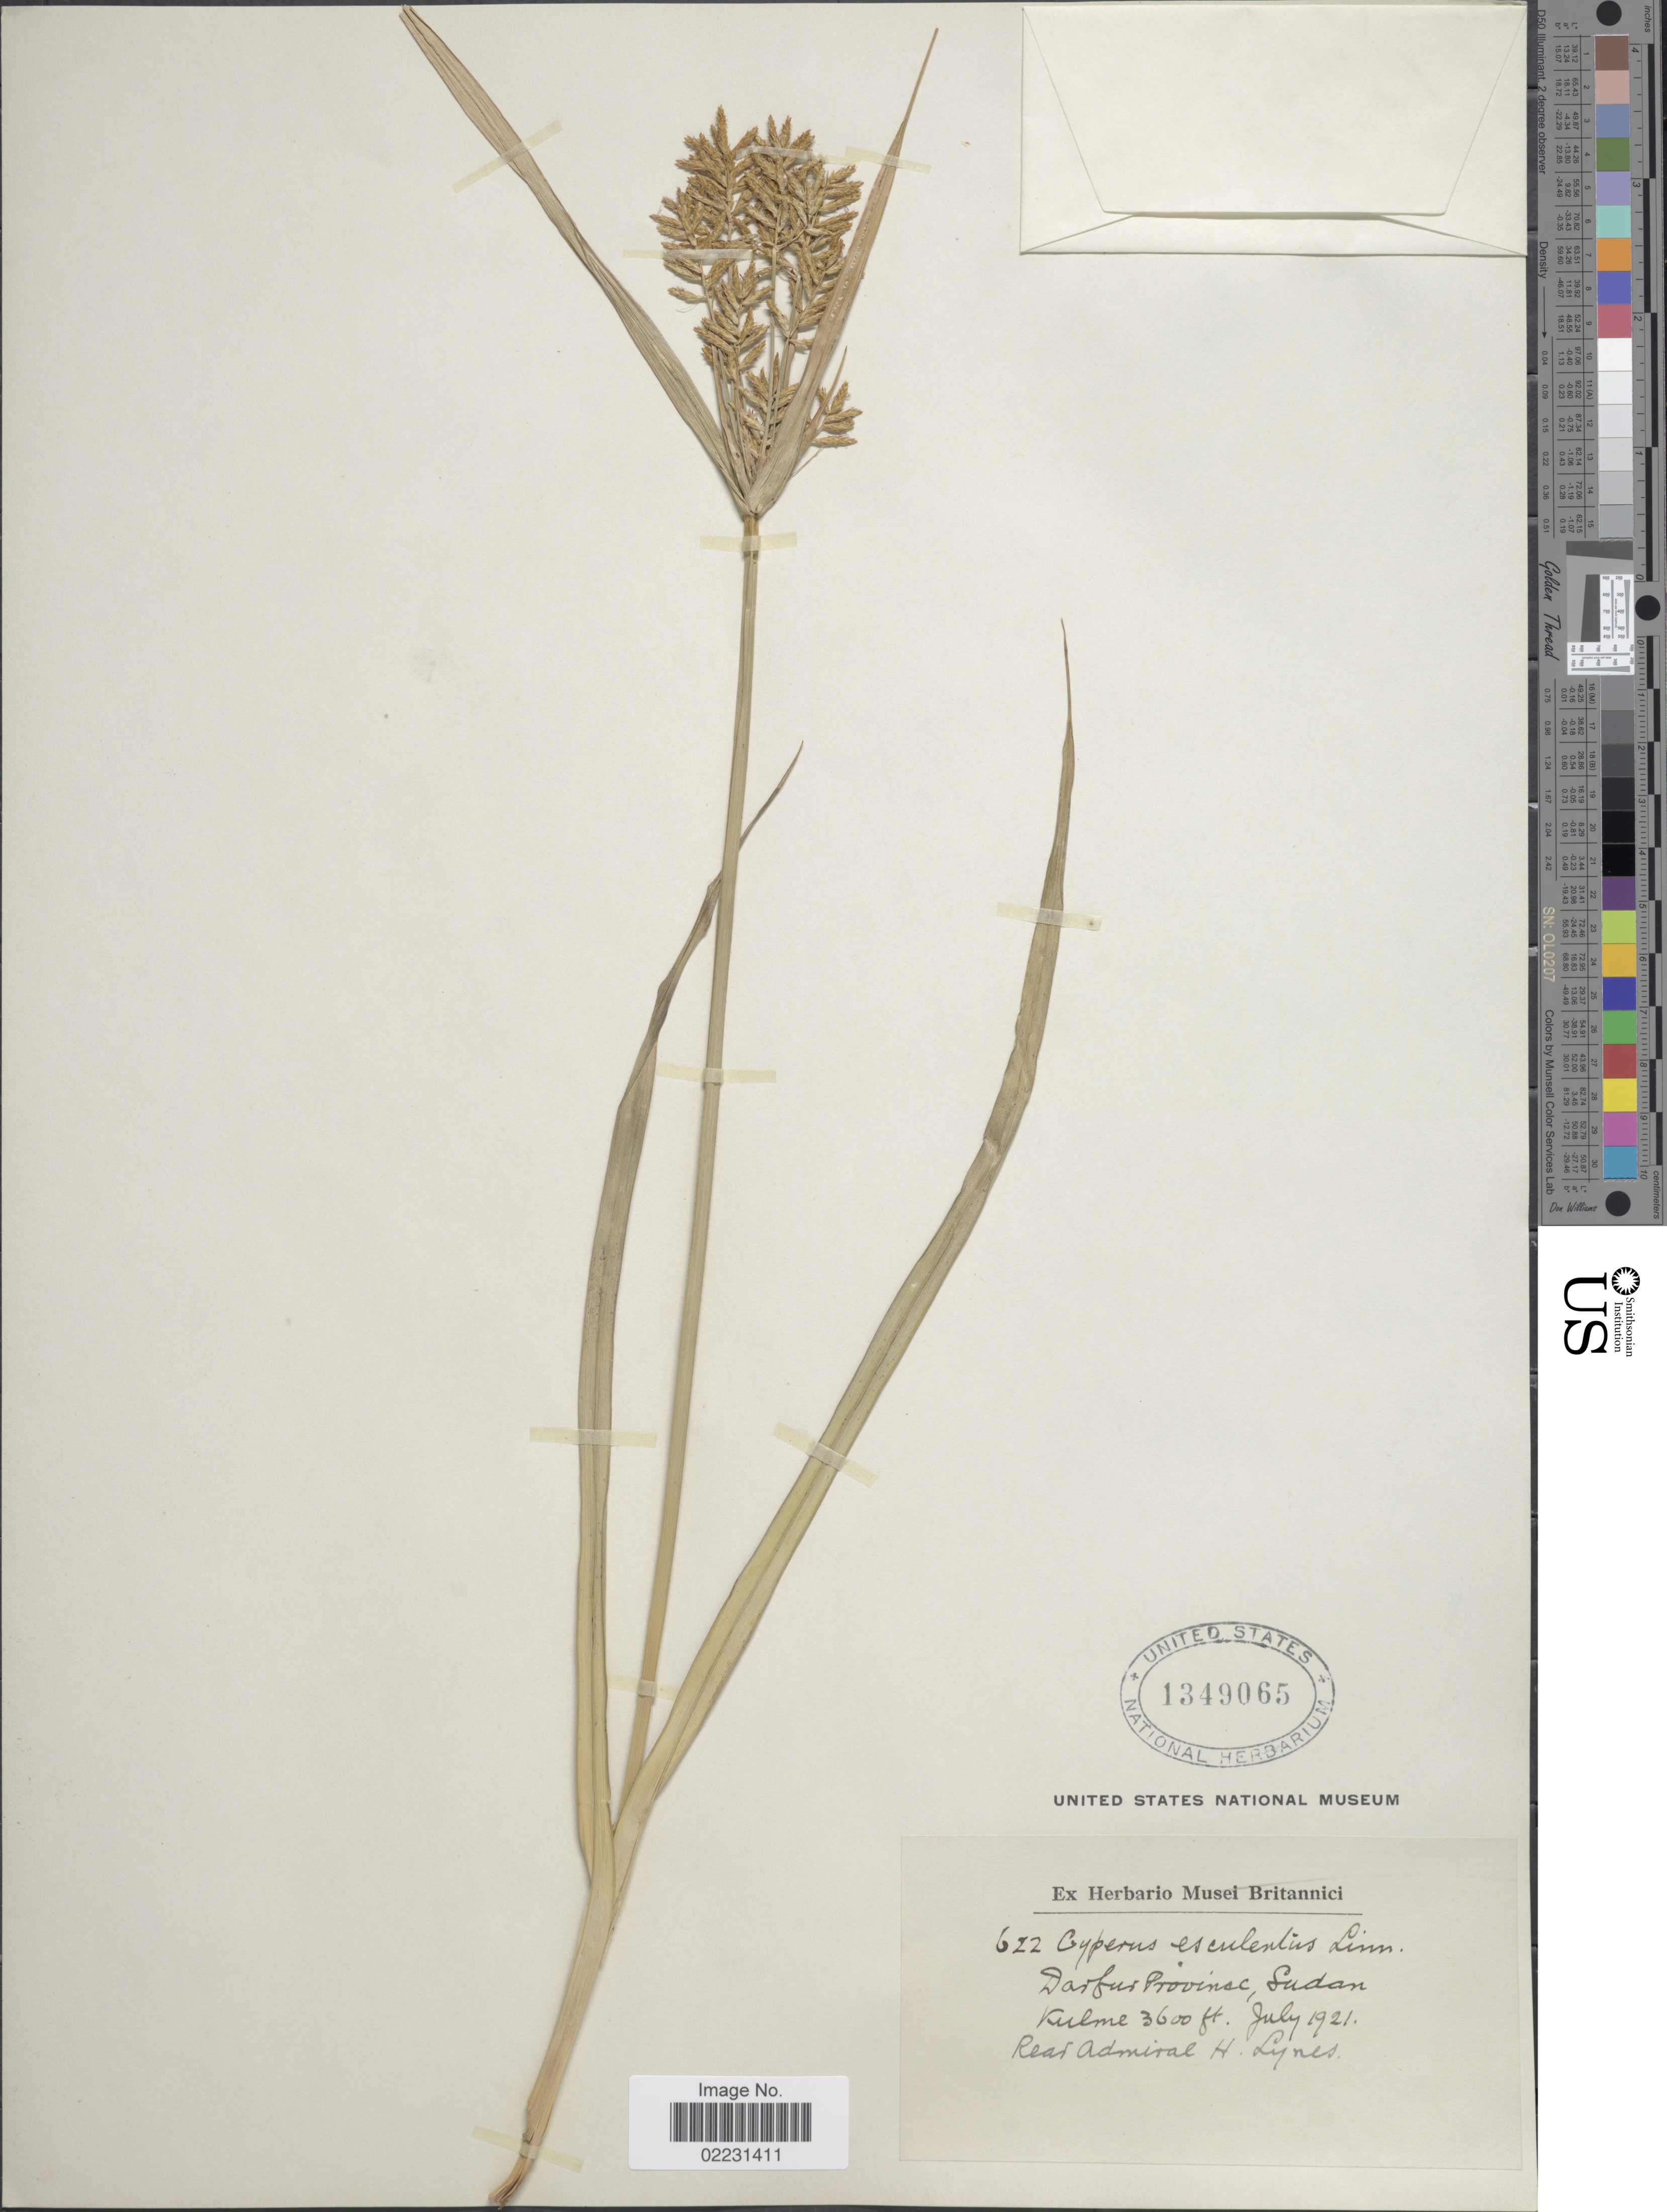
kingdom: Plantae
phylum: Tracheophyta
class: Liliopsida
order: Poales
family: Cyperaceae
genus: Cyperus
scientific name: Cyperus esculentus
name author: L.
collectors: H. Lynes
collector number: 622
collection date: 1921-07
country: Sudan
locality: Darfur province, Sudan, Kulme.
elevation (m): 1097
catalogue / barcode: US 134065